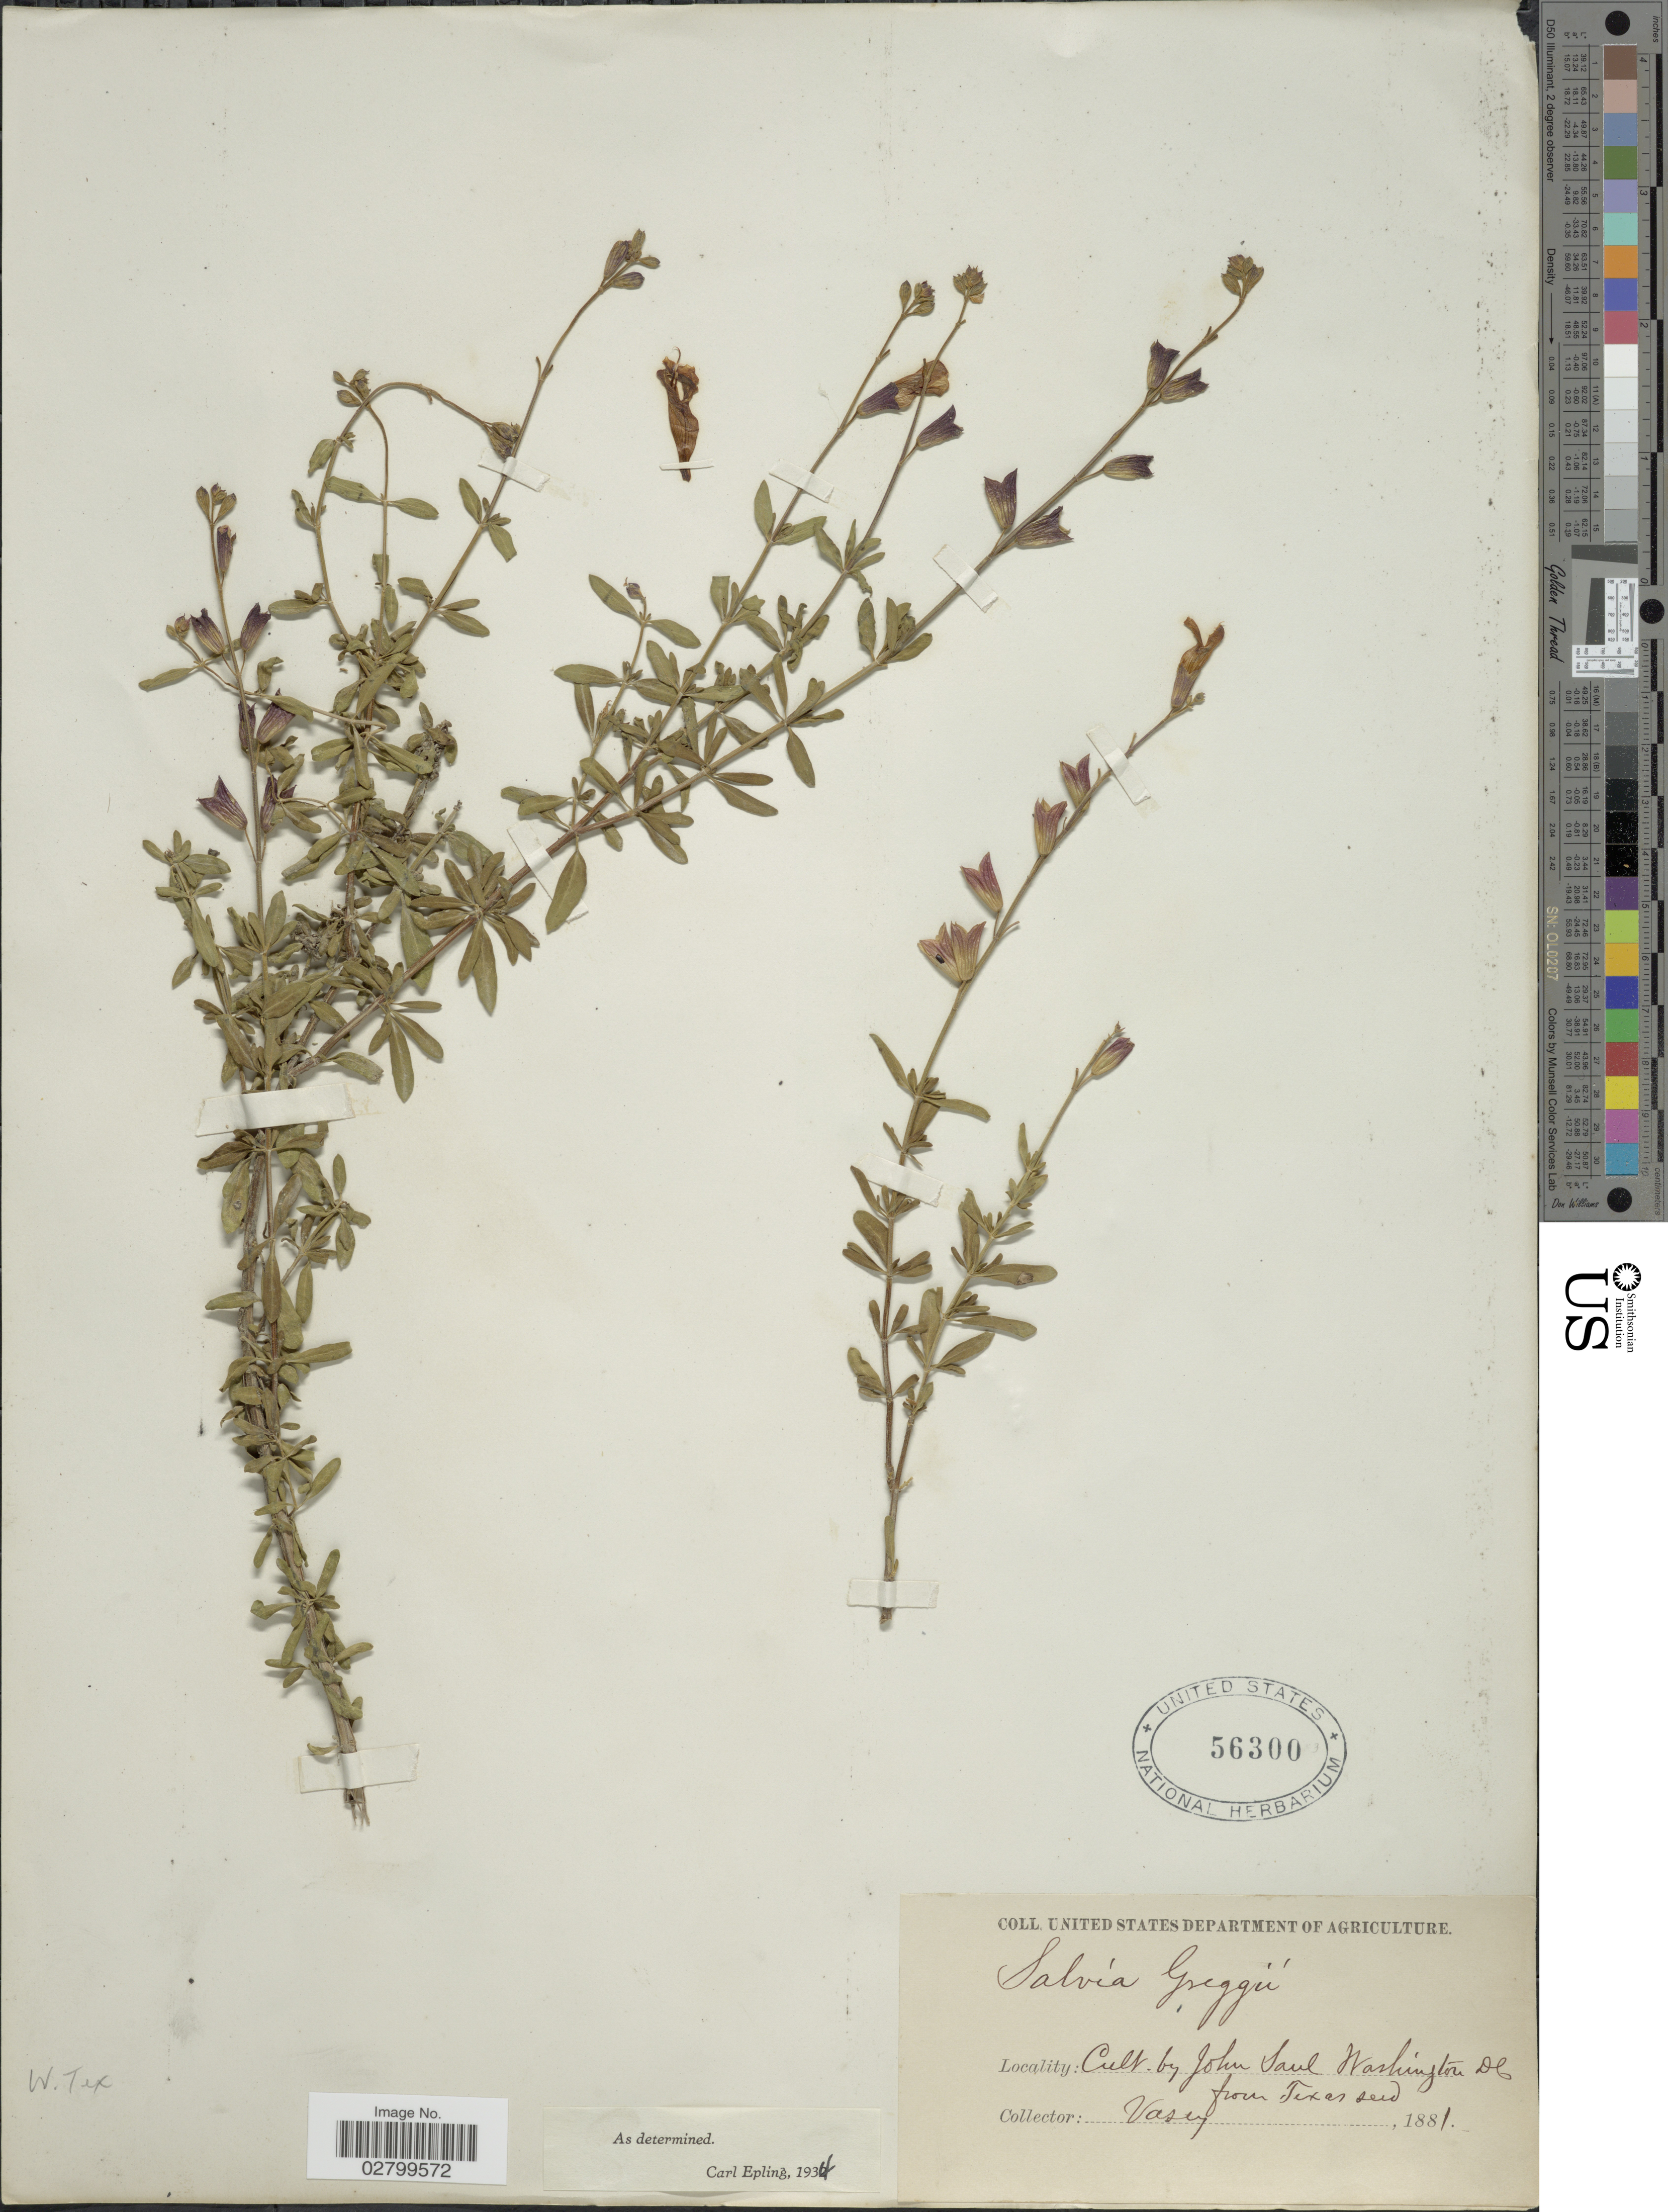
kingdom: Plantae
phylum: Tracheophyta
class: Magnoliopsida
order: Lamiales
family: Lamiaceae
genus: Salvia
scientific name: Salvia greggii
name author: A. Gray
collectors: Vasey, --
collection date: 1881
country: United States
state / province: District of Columbia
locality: Washington DC.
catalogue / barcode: US 56300